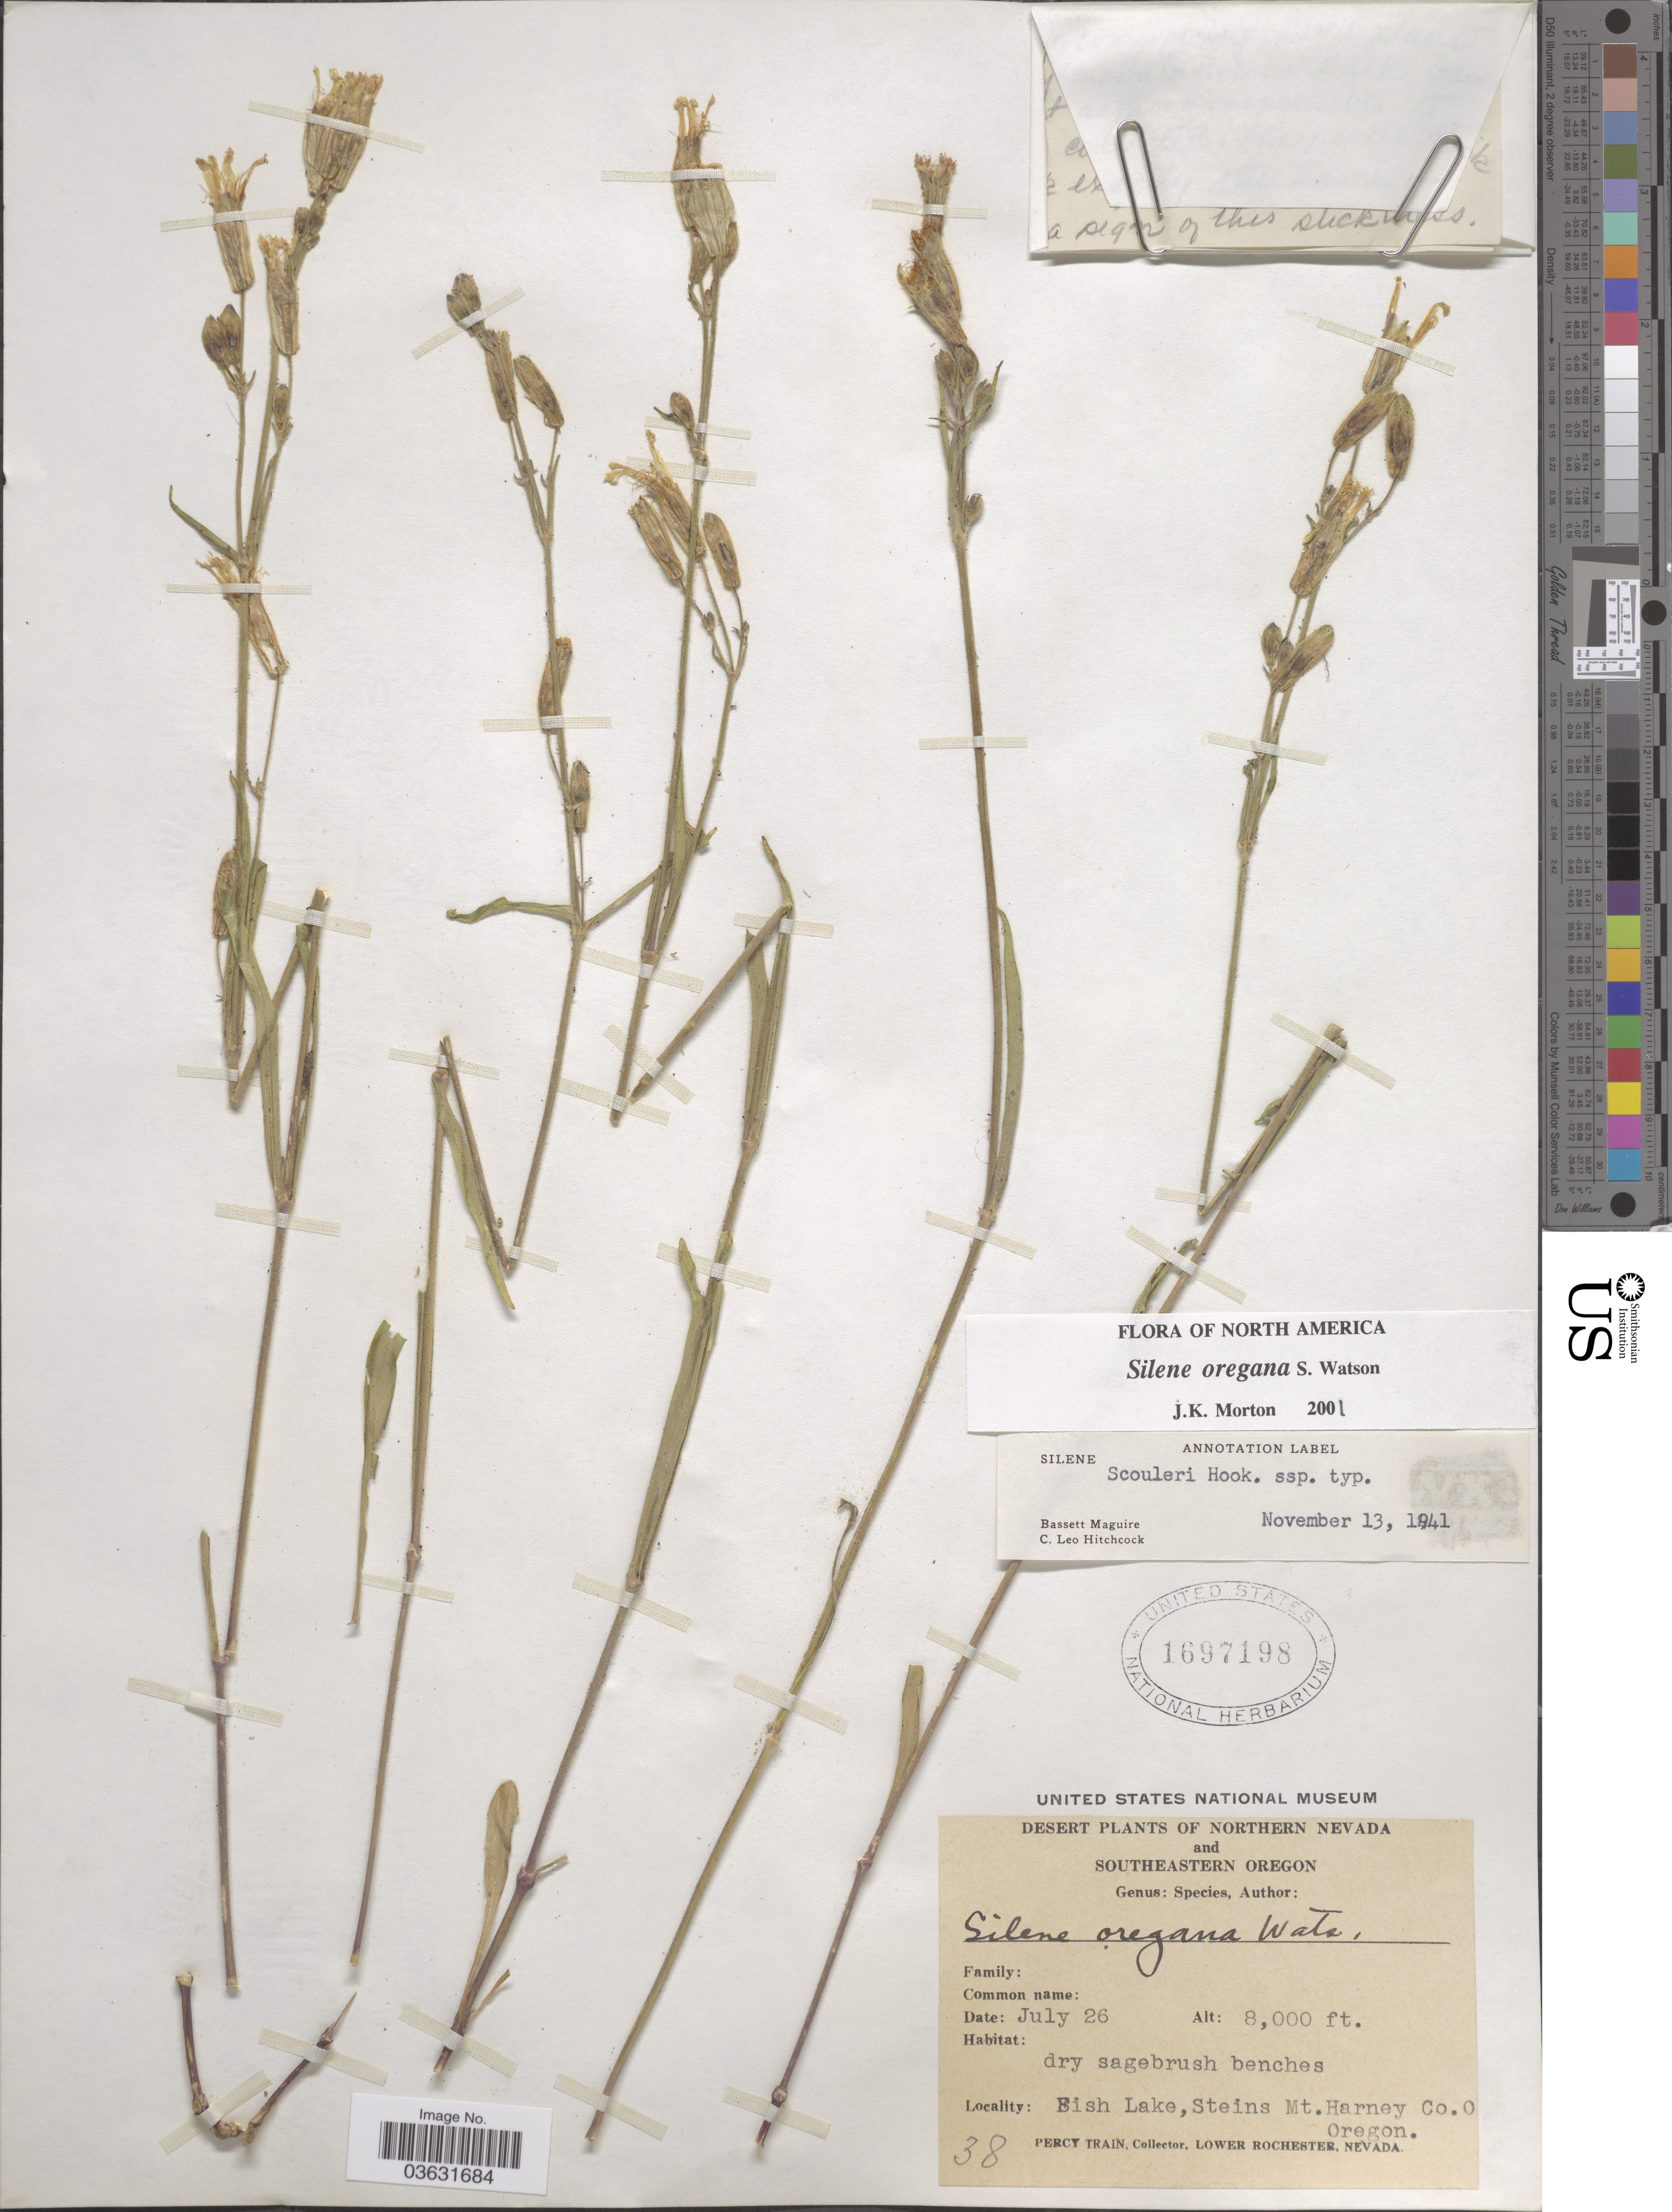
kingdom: Plantae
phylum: Tracheophyta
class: Magnoliopsida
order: Caryophyllales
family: Caryophyllaceae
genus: Silene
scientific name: Silene oregana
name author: S. Watson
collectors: P. Train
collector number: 38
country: United States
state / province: Oregon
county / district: Harney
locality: Southeastern Oregon. Fish Lake, Steins Mt. Harney Co.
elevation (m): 2438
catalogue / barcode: US 1697198